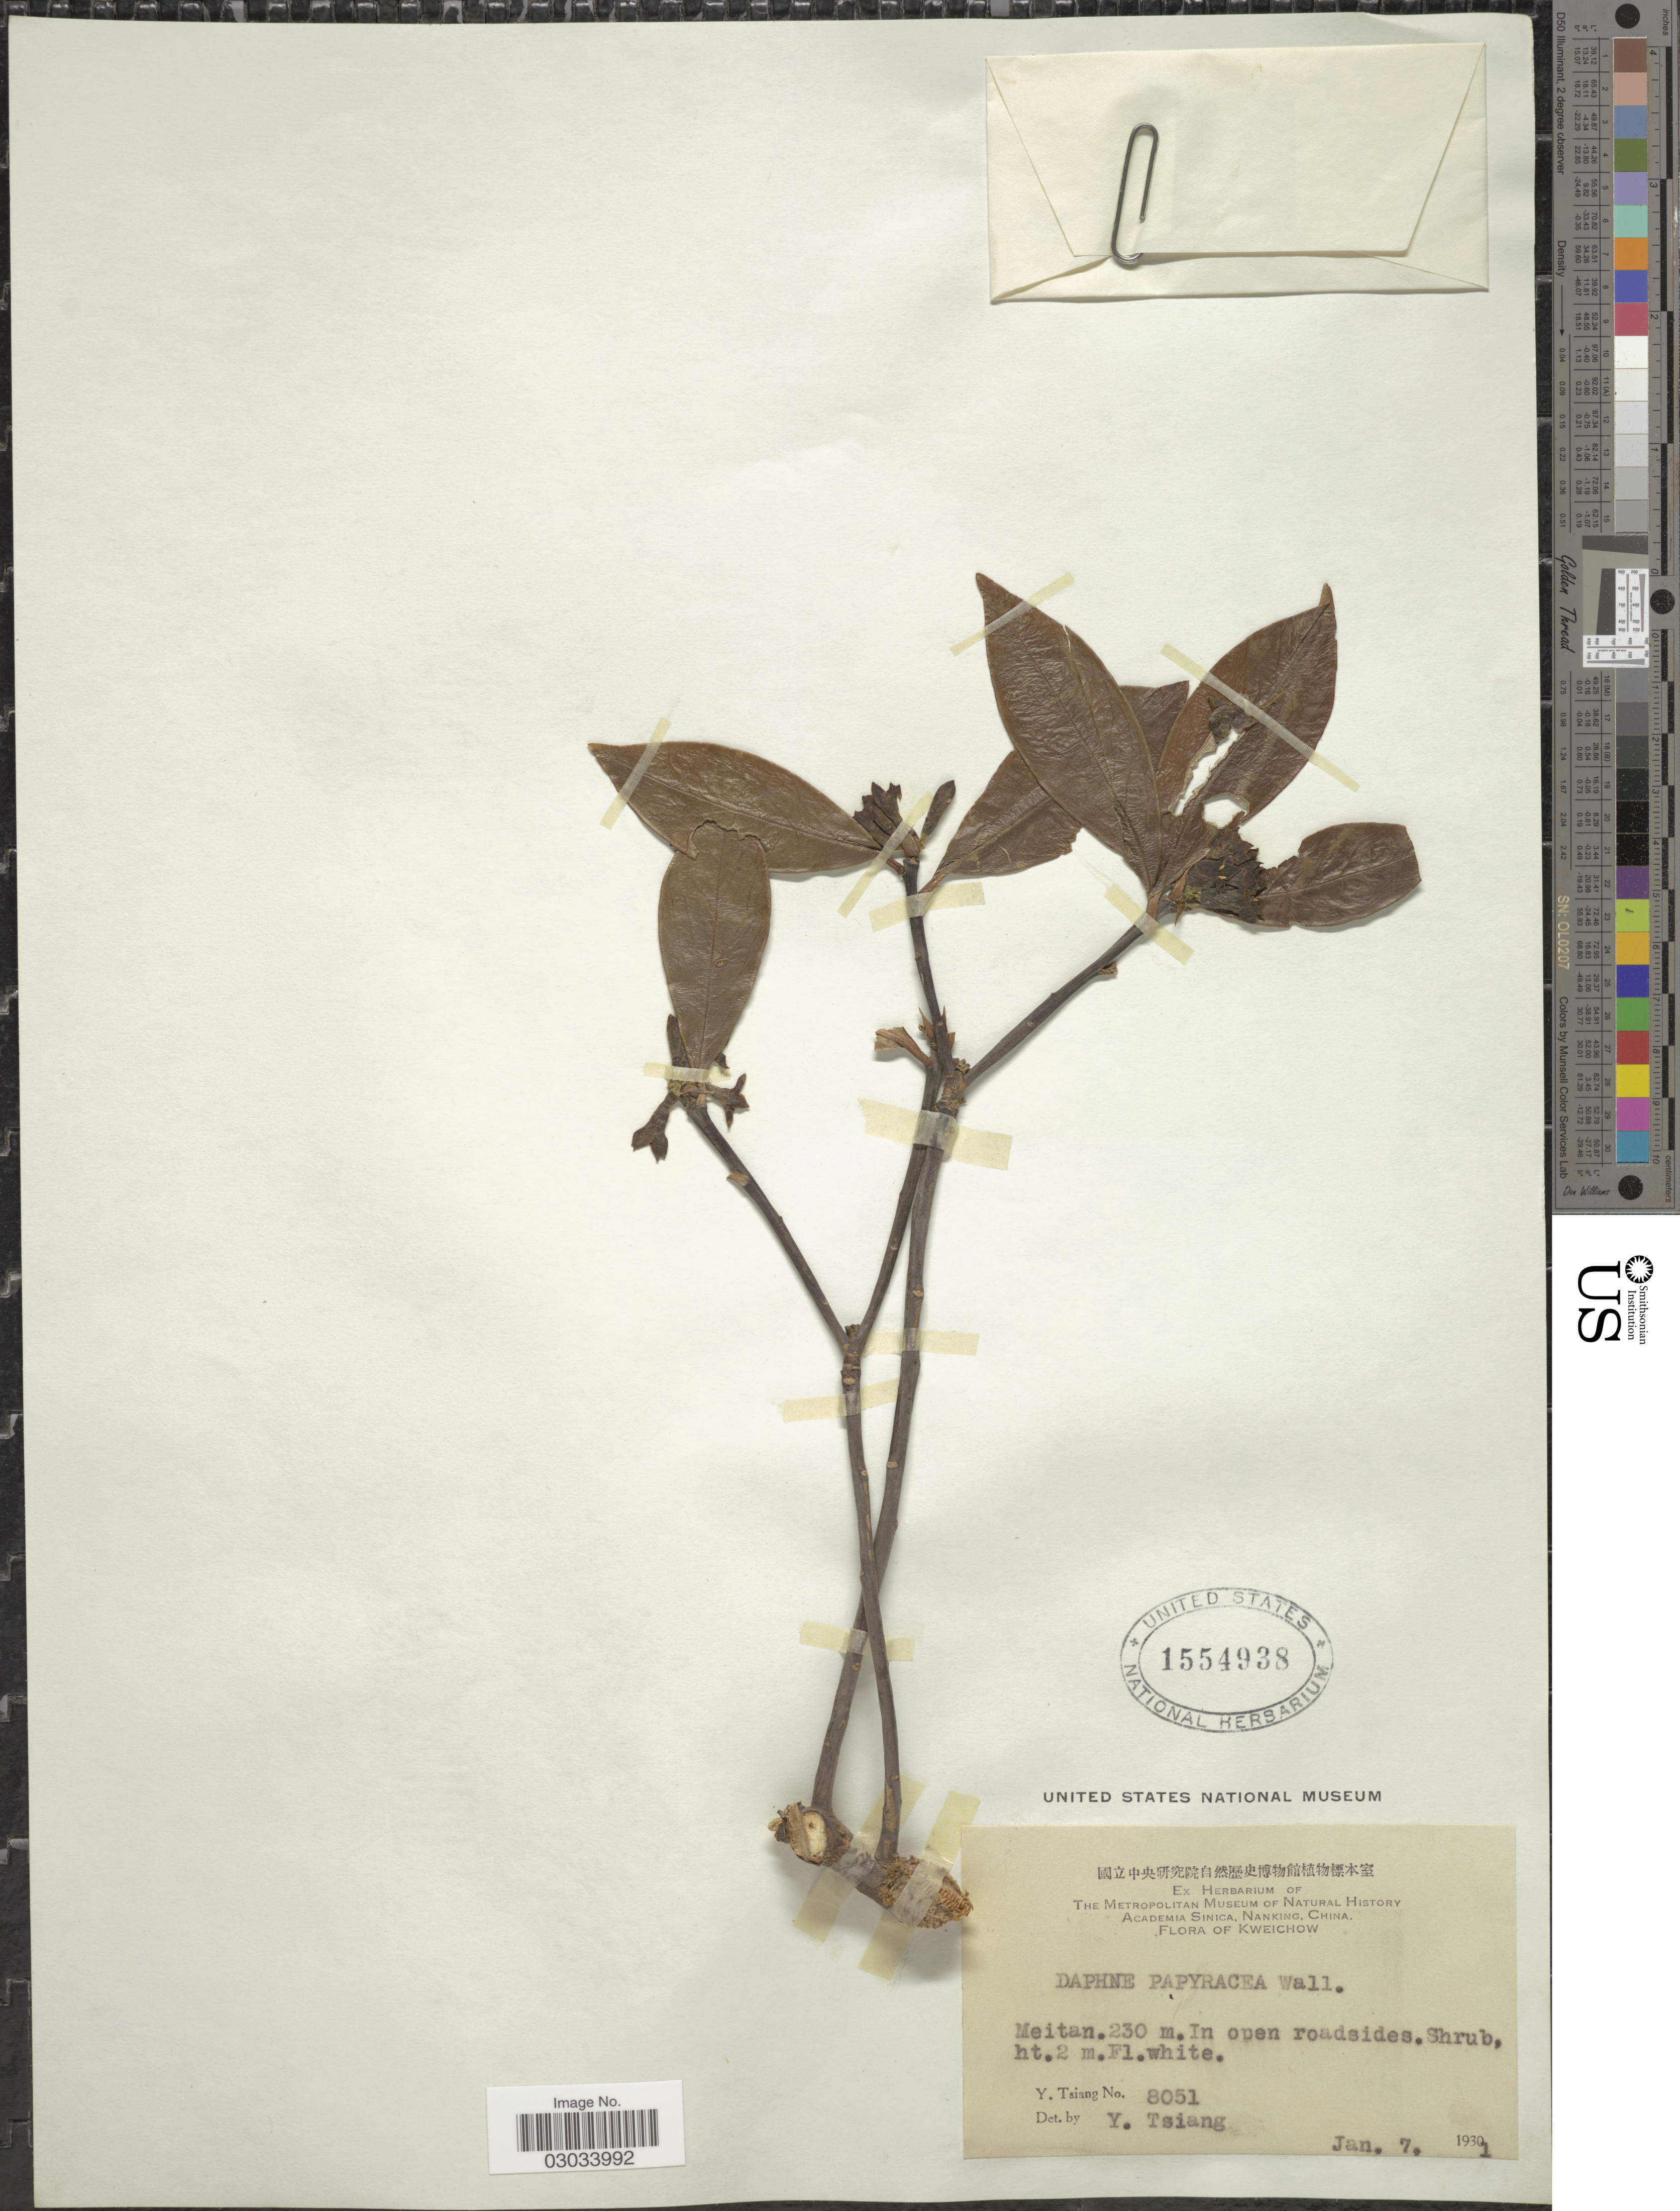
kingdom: Plantae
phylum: Tracheophyta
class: Magnoliopsida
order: Malvales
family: Thymelaeaceae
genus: Daphne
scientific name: Daphne papyracea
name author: Wall. ex Steud.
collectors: Y. Tsiang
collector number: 8051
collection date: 1931-01-07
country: China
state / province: Guizhou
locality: Kweichow. Meitan. In open roadside.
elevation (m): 230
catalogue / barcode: US 1554938